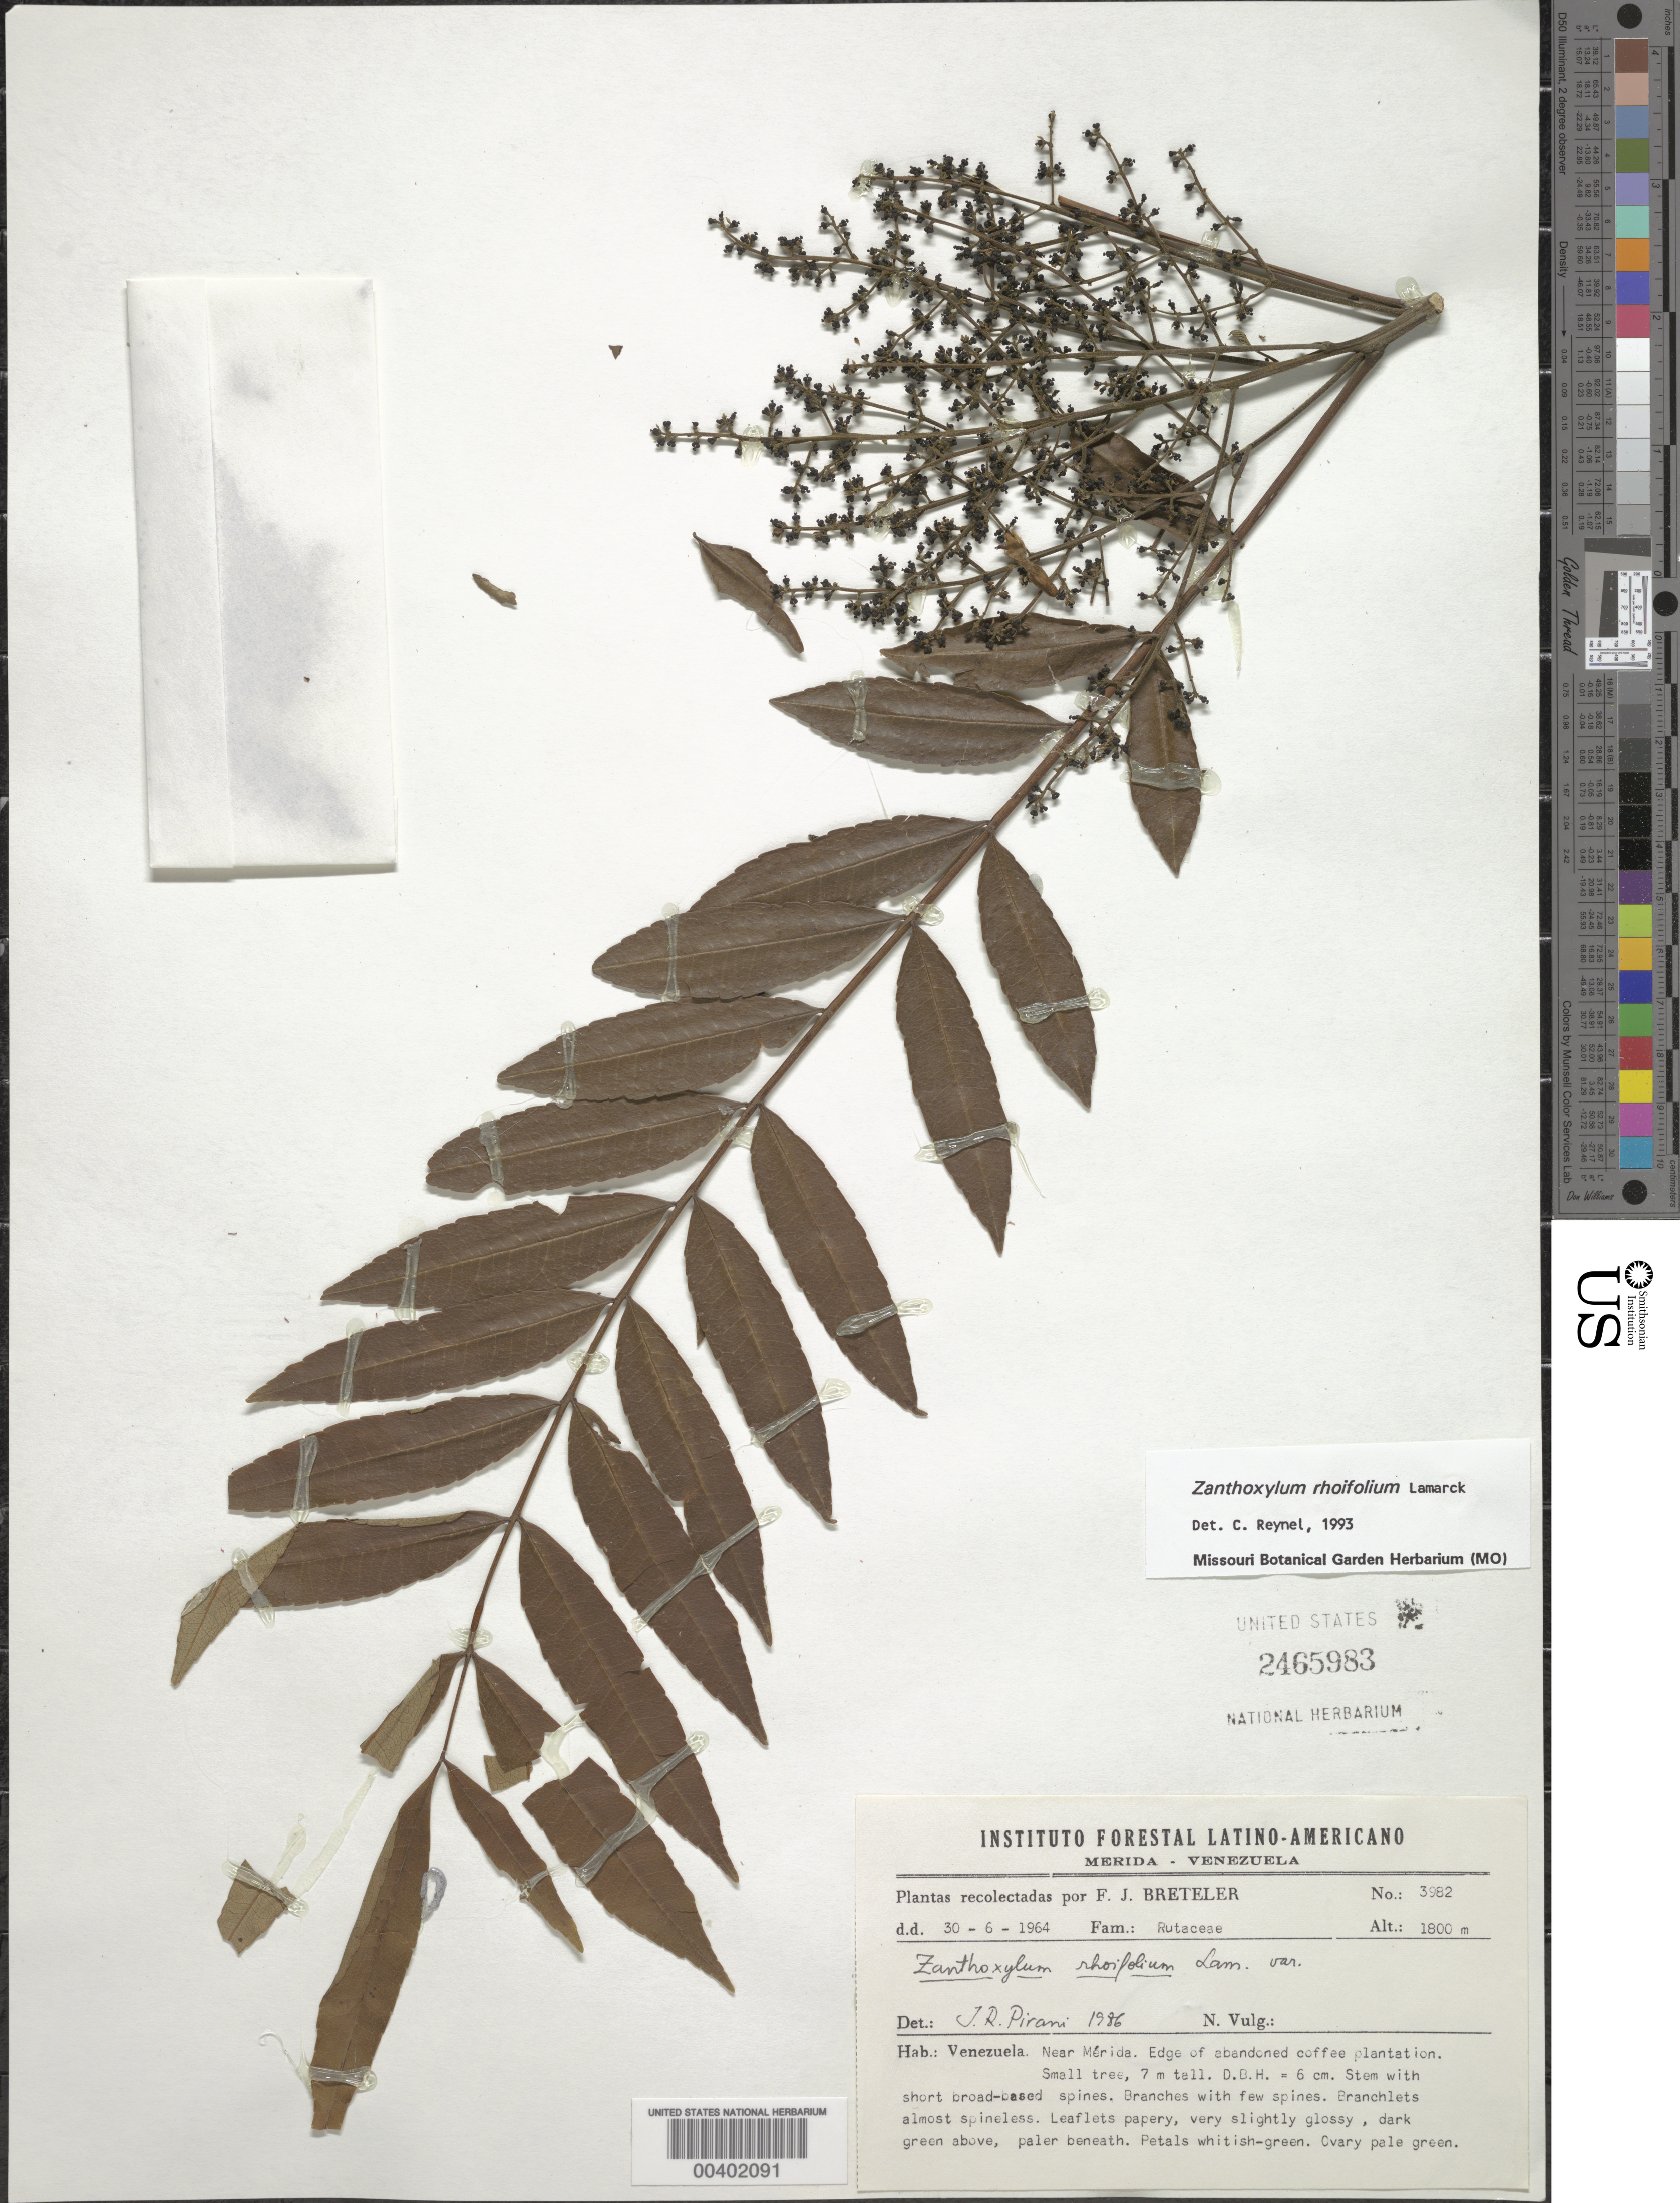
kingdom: Plantae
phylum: Tracheophyta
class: Magnoliopsida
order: Sapindales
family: Rutaceae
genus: Zanthoxylum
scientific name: Zanthoxylum rhoifolium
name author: Lam.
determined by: Pirani, J. R.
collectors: F. J. Breteler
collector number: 3982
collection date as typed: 30 Jun 1964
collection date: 1964-06-30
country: Venezuela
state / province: Mérida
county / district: Libertador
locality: Mérida Merida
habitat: Edge of abandoned coffee plantation.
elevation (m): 1800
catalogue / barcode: US 2465983